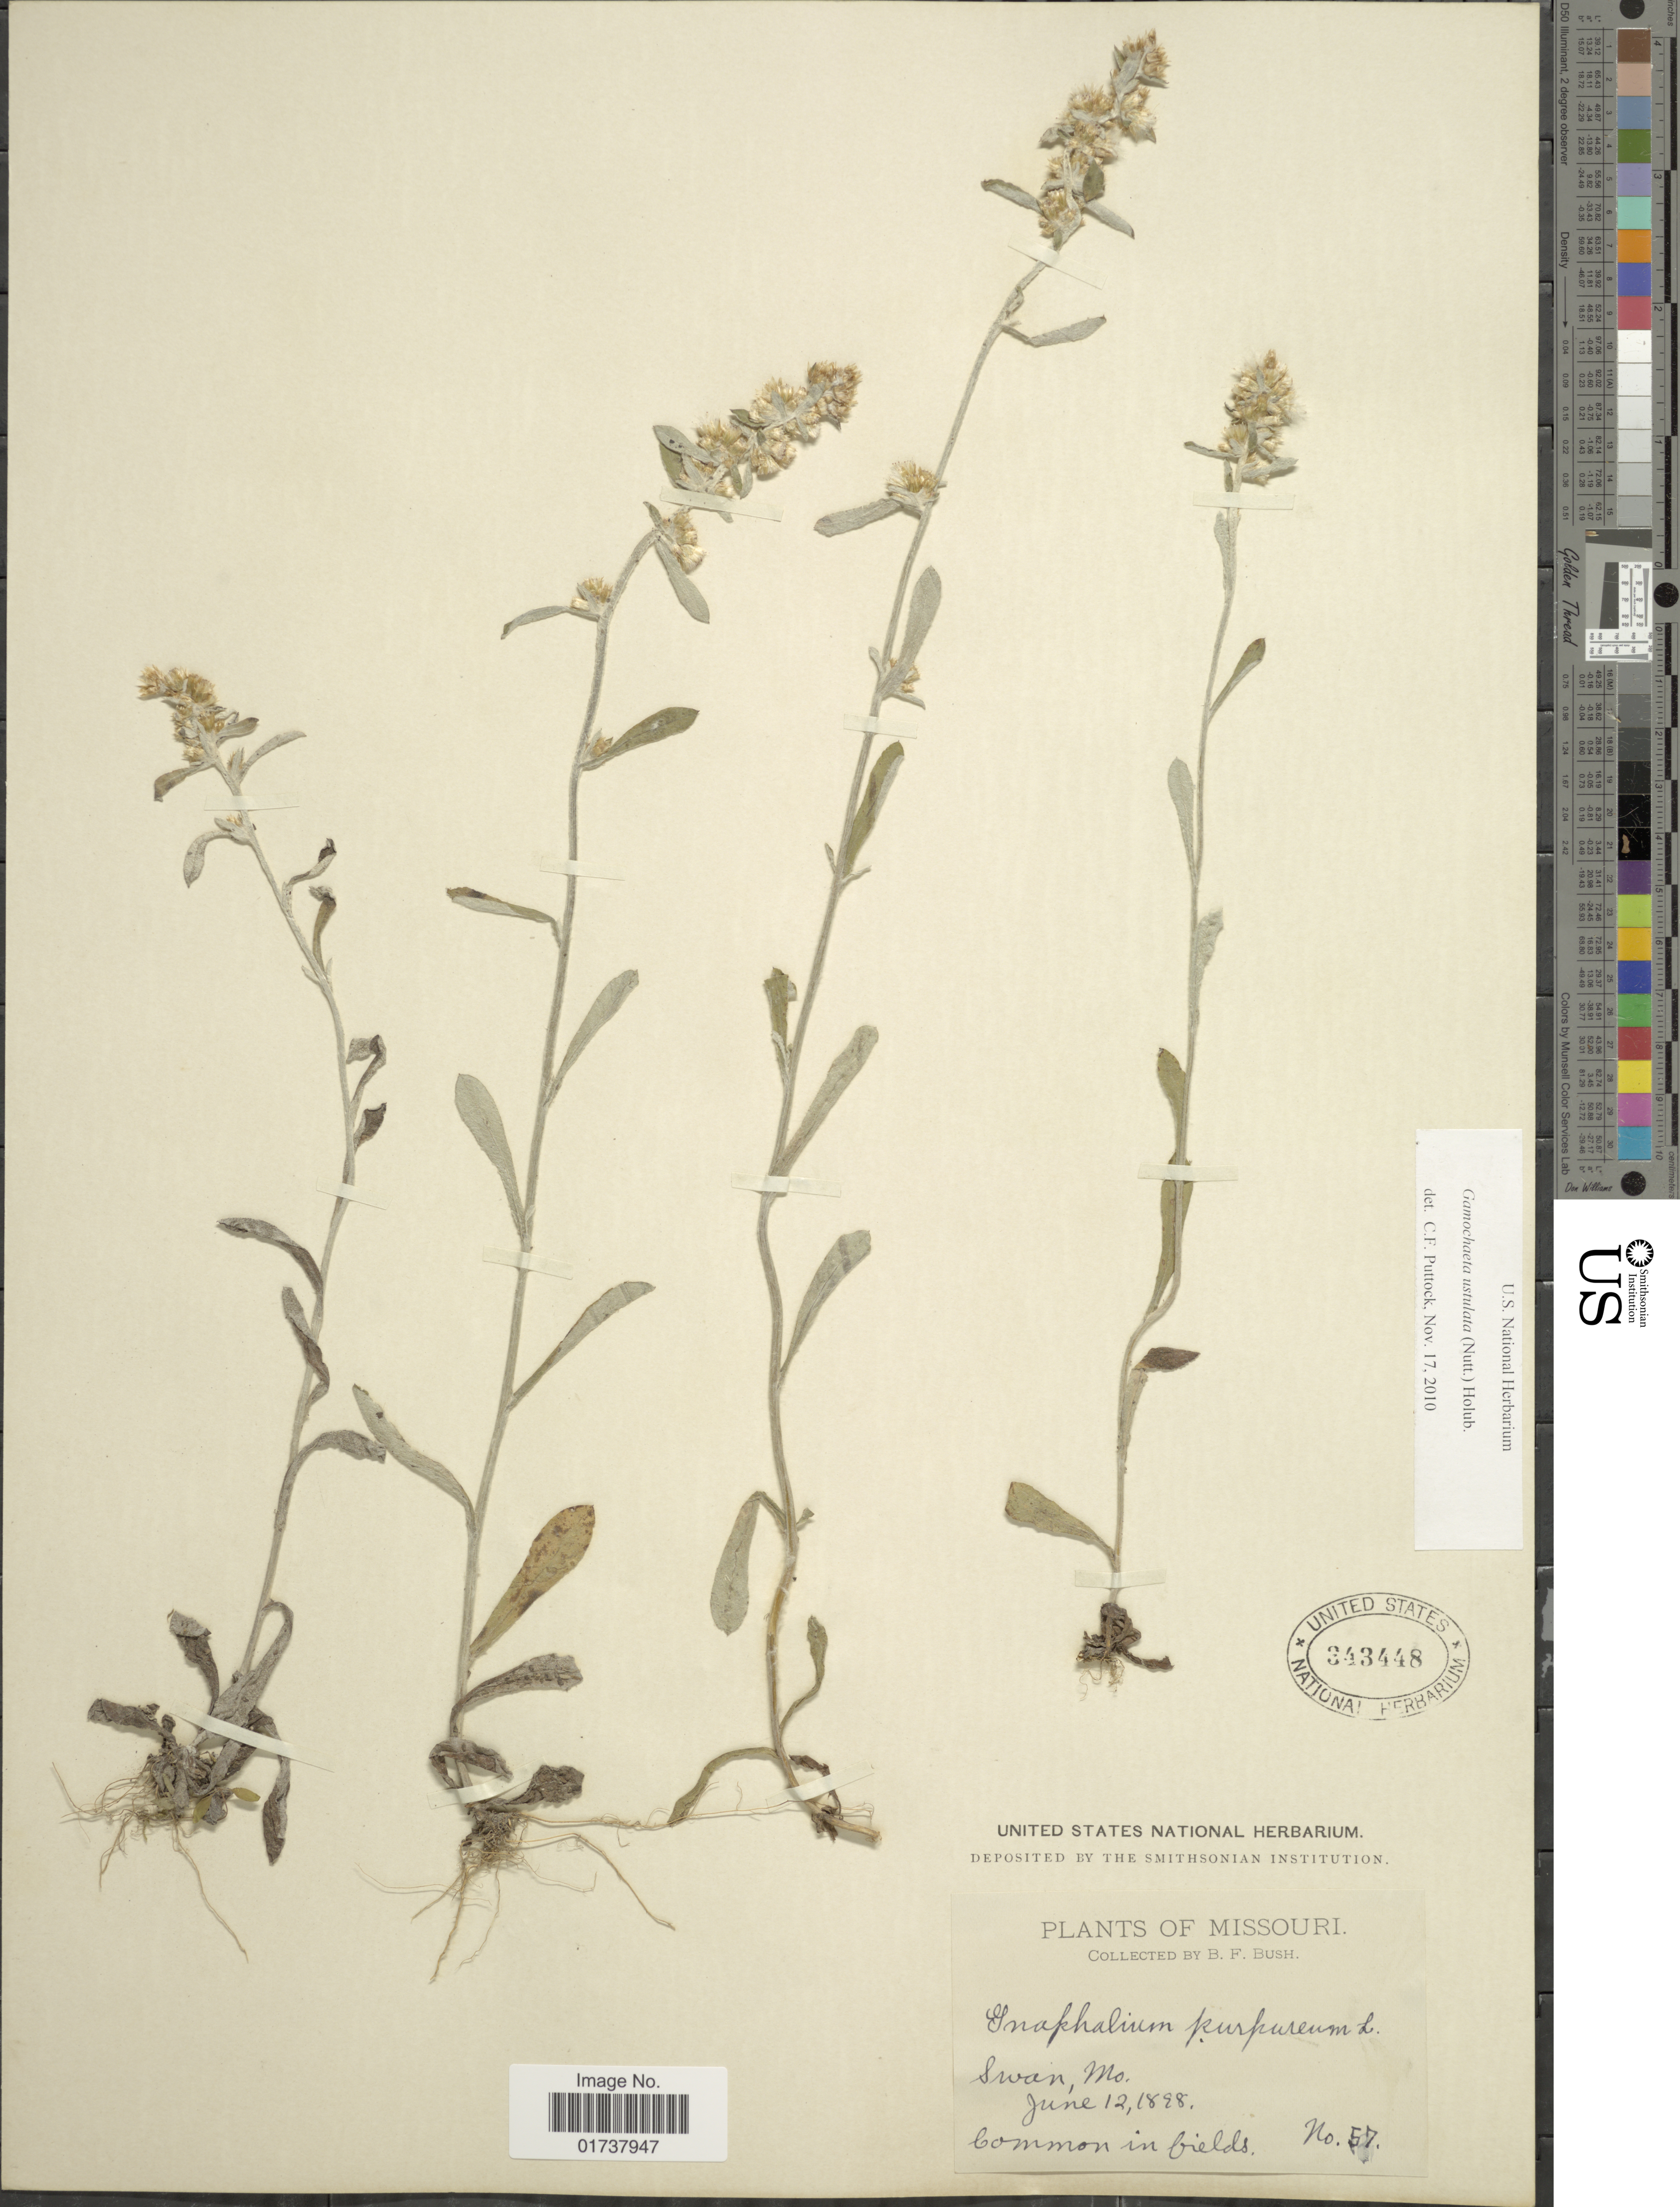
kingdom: Plantae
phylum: Tracheophyta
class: Magnoliopsida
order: Asterales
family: Asteraceae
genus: Gamochaeta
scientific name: Gamochaeta purpurea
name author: (L.) Cabrera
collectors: B. F. Bush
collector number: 57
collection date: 1898-06-12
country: United States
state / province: Missouri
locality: Swan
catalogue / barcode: US 343448